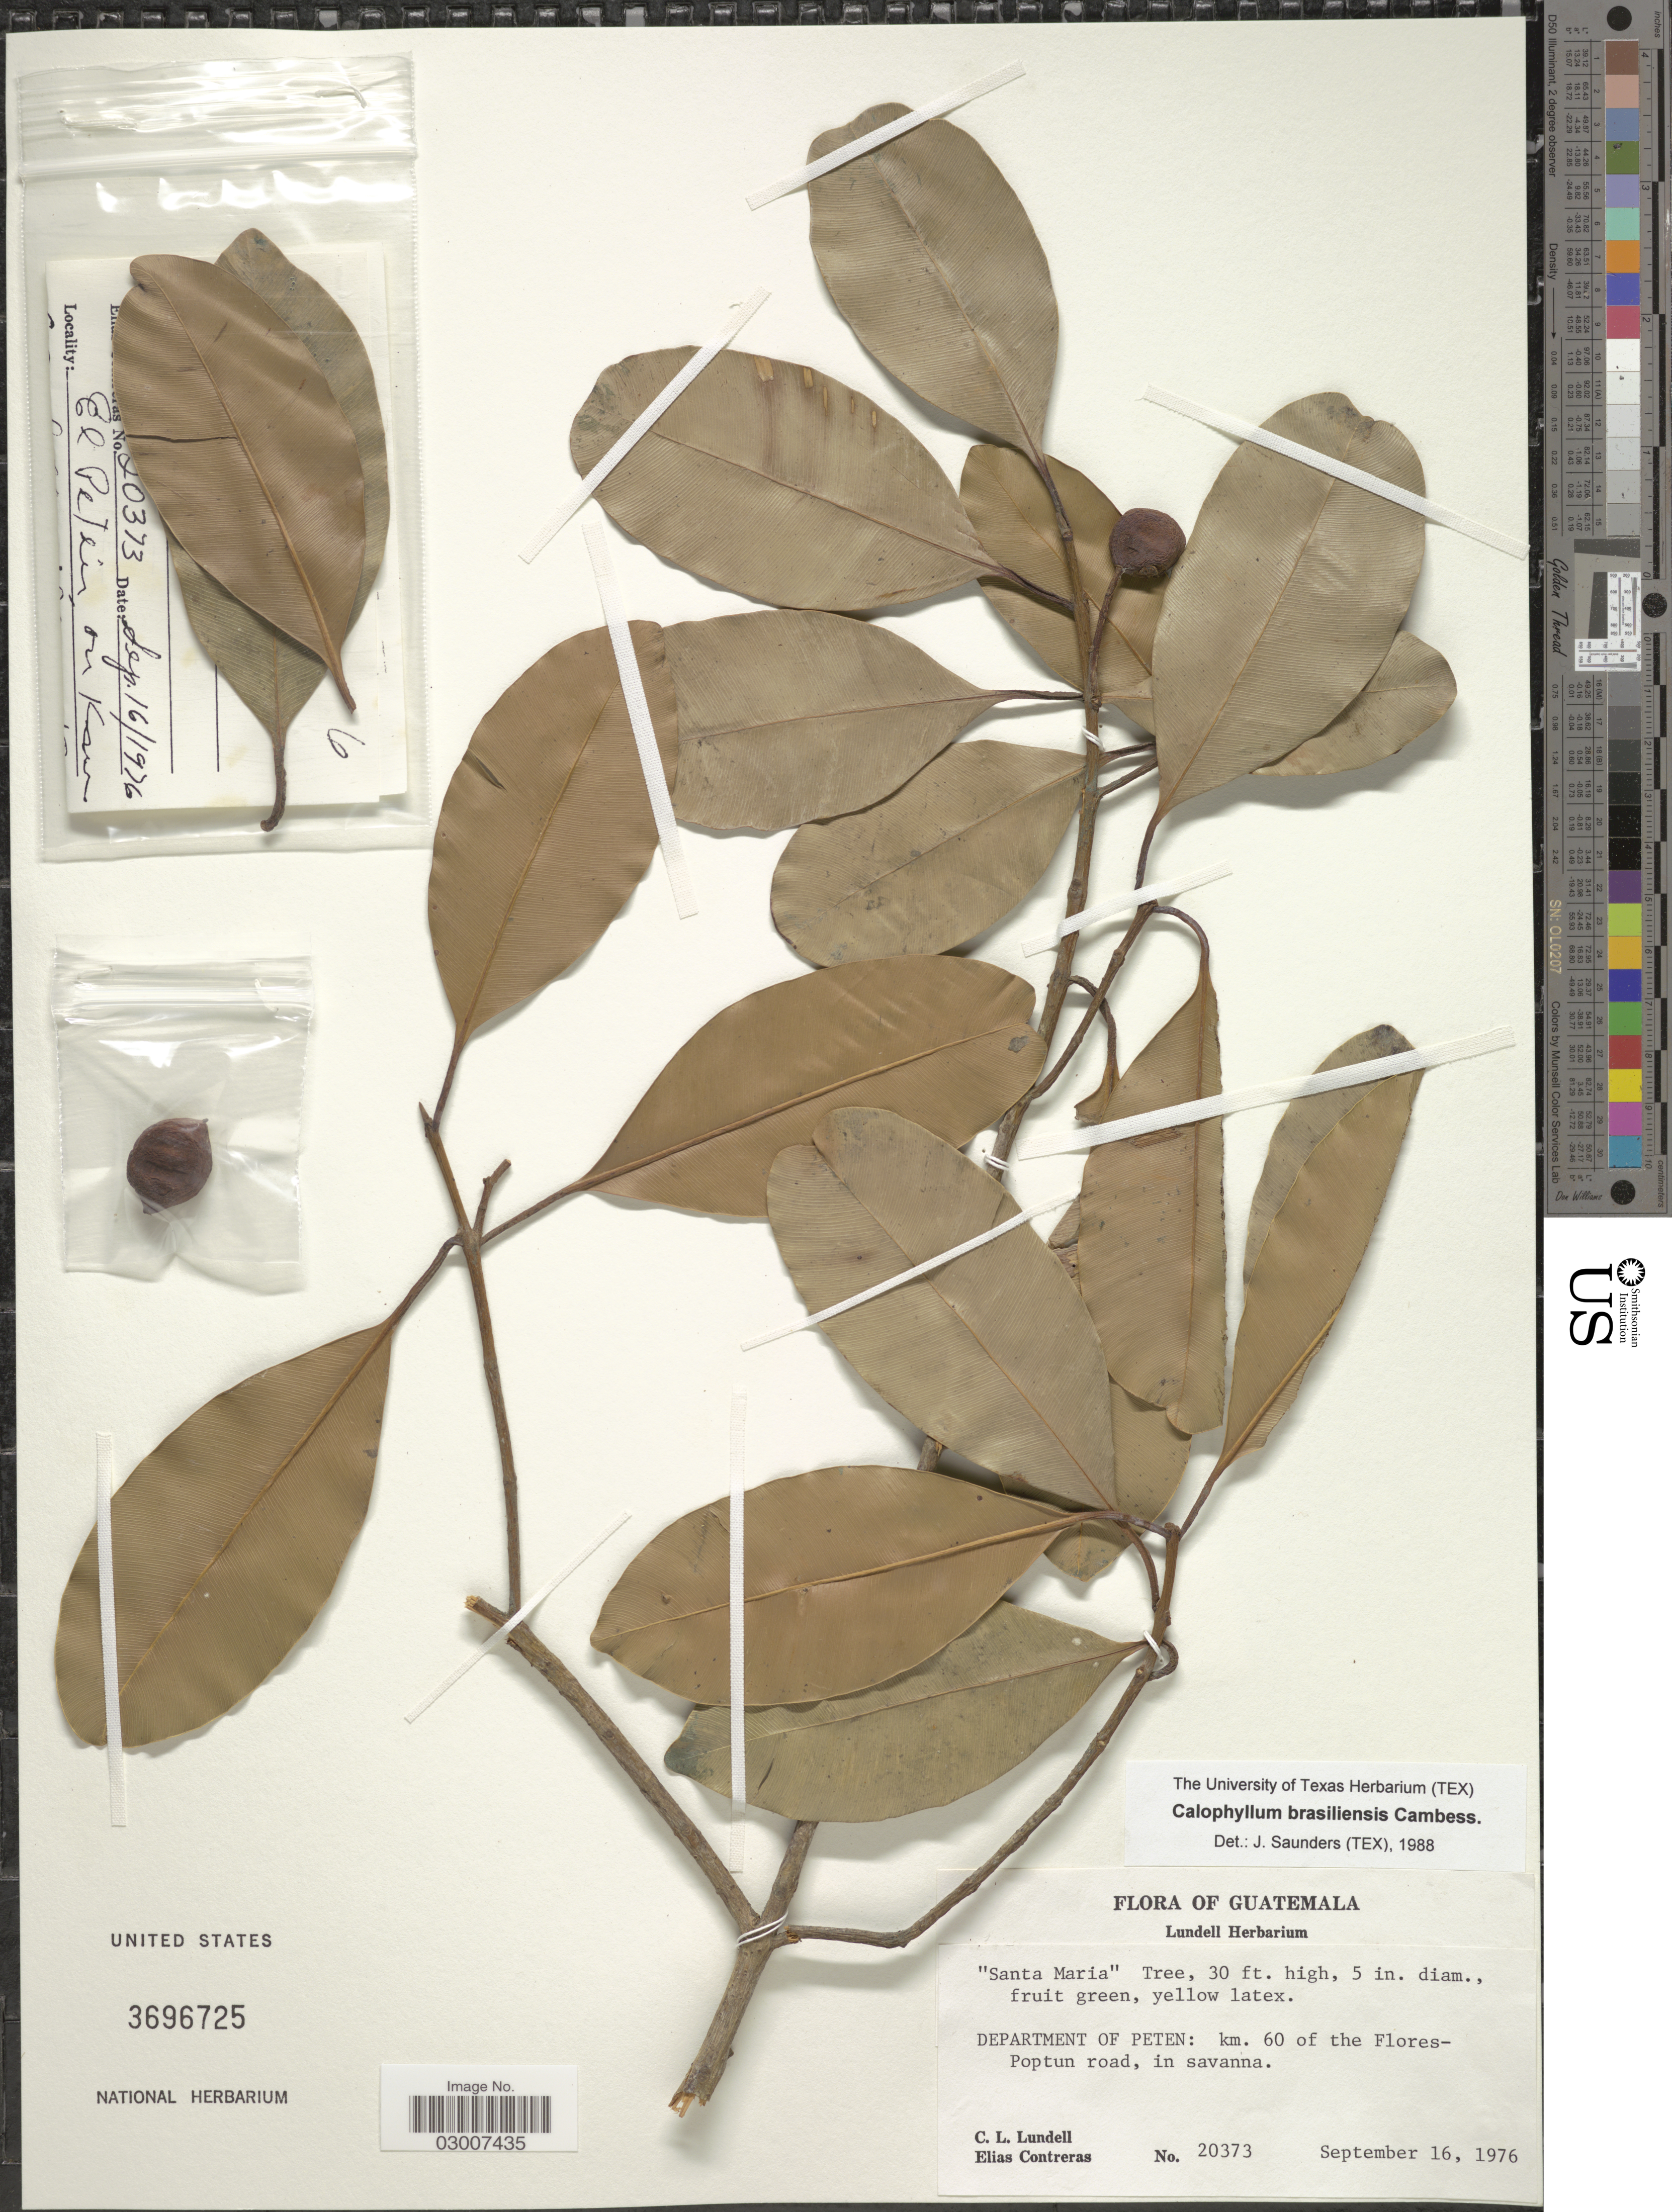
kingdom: Plantae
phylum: Tracheophyta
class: Magnoliopsida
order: Malpighiales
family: Calophyllaceae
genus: Calophyllum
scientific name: Calophyllum brasiliense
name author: Cambess.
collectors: C. L. Lundell & E. Contreras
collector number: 20373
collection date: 1976-09-16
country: Guatemala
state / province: El Petén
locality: Department of Peten: km. 60 of the Flores-Poptum road.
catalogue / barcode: US 3696725